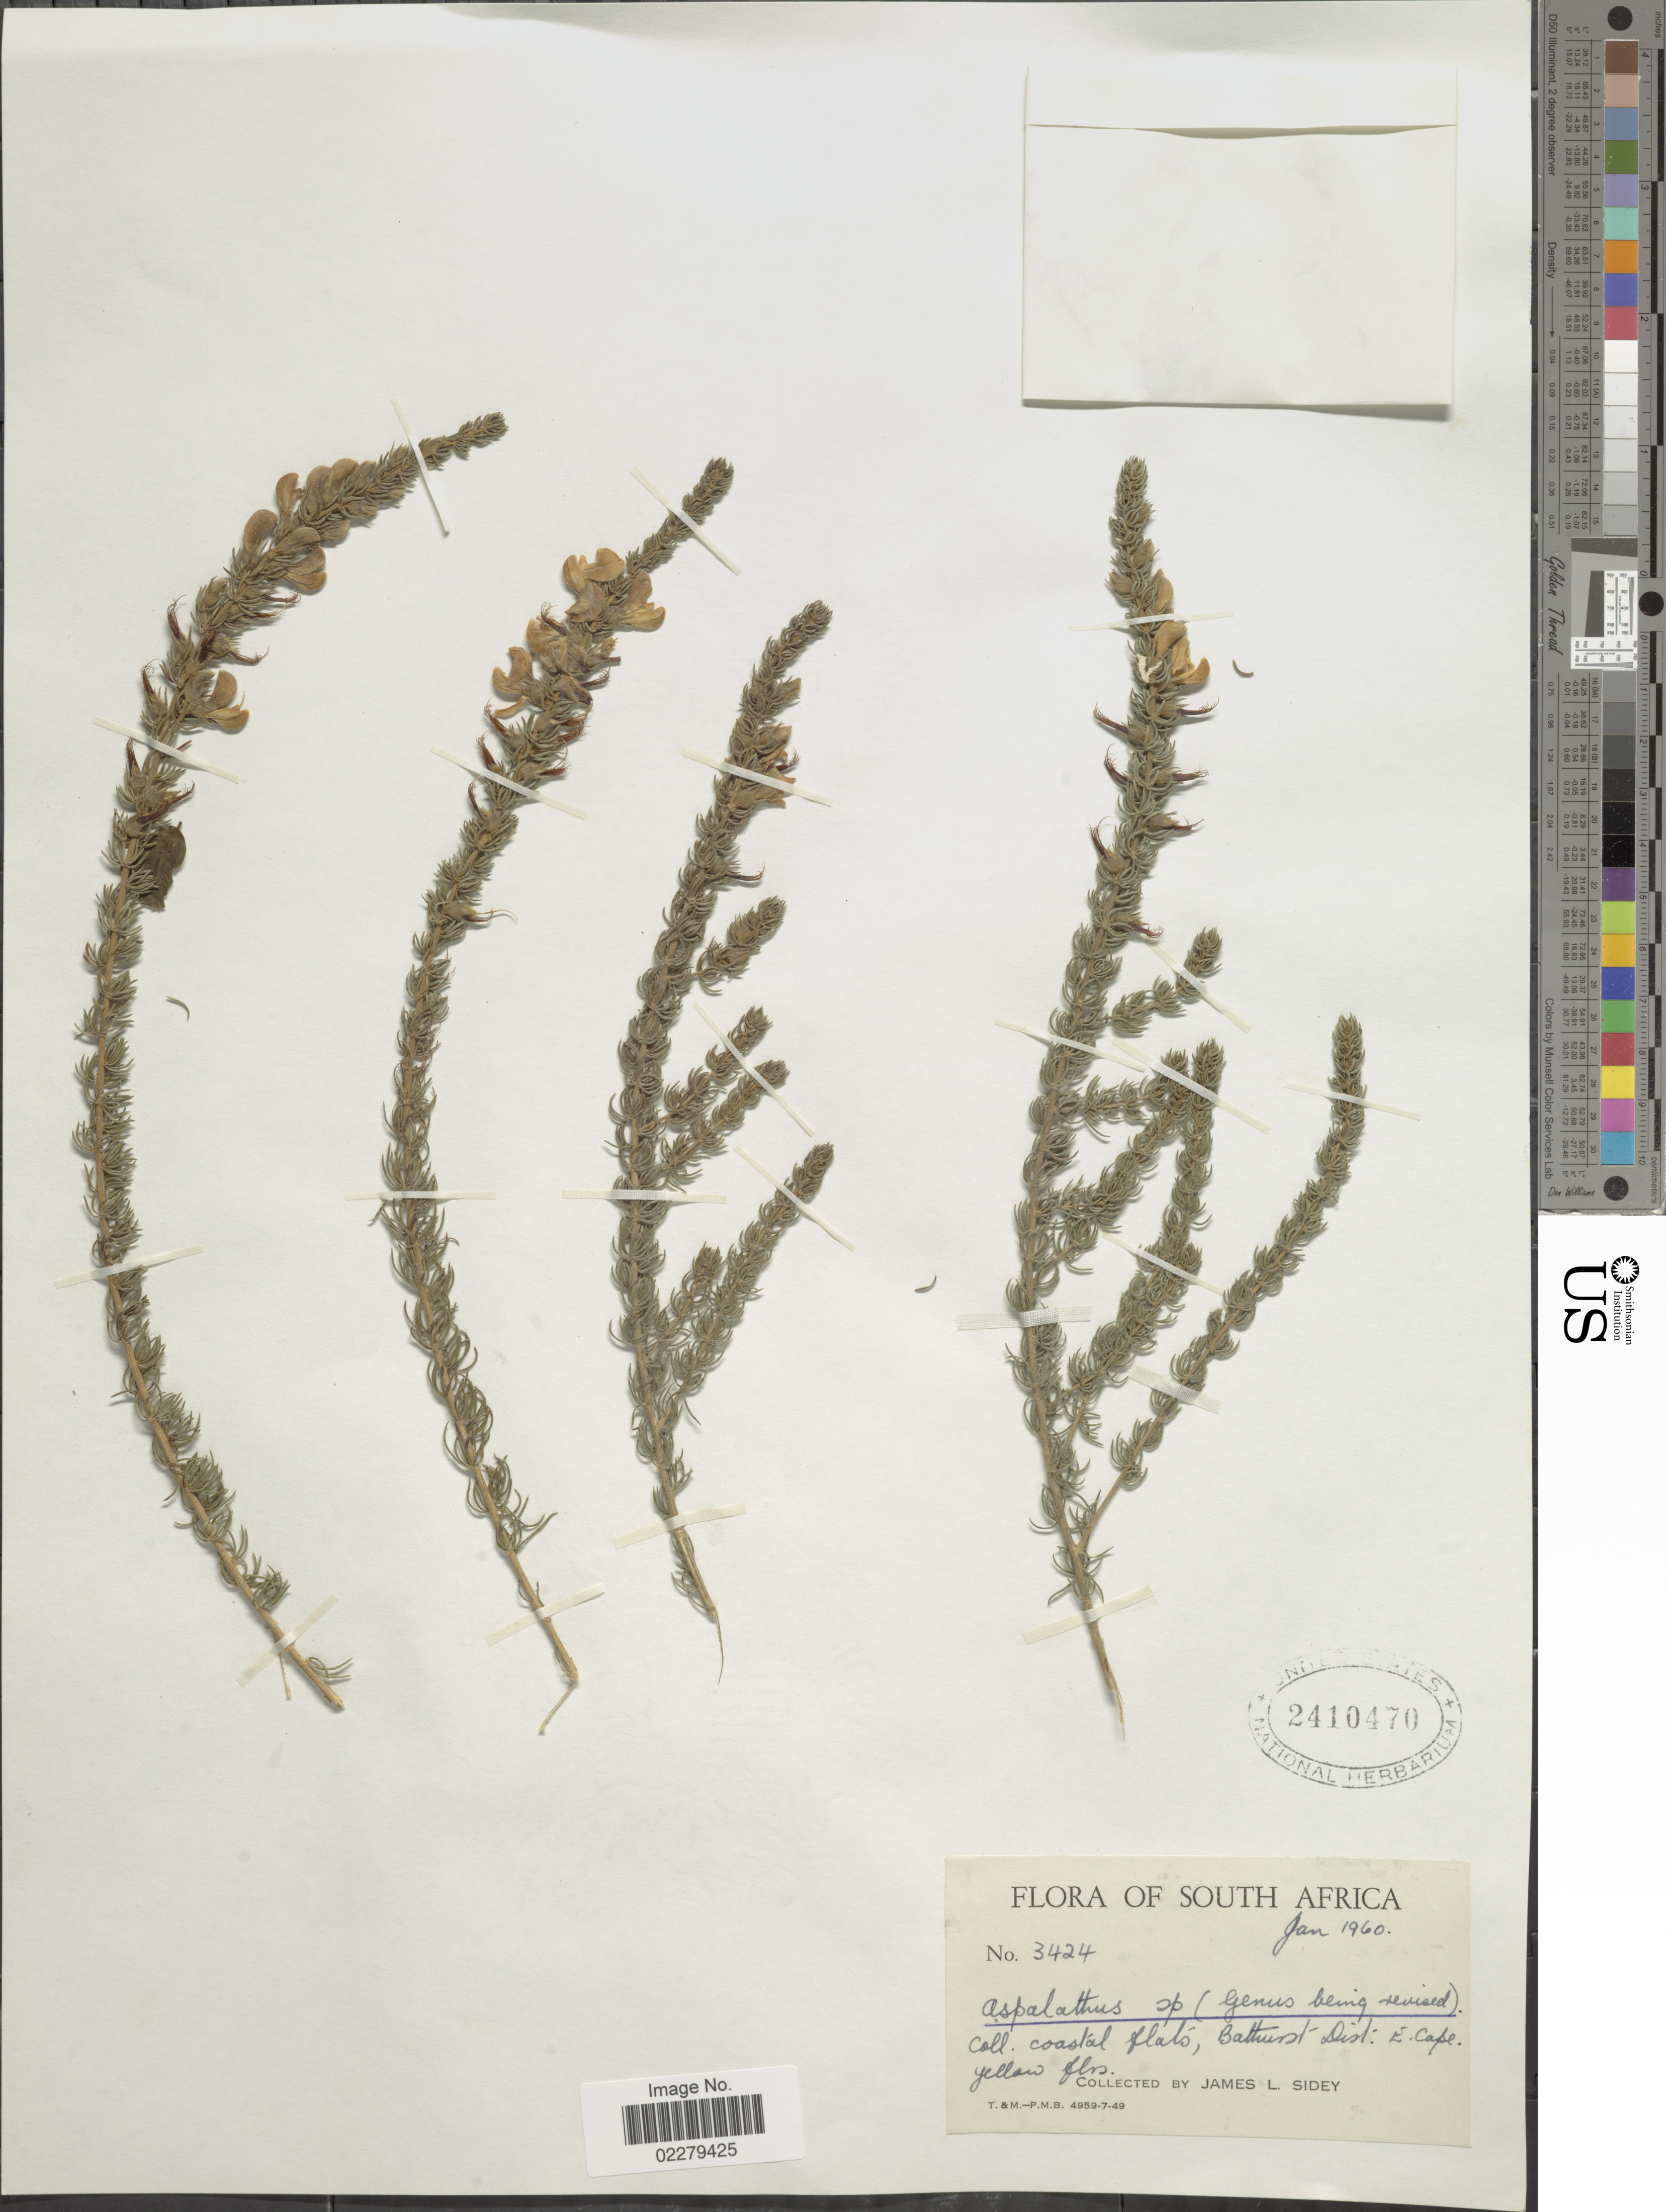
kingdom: Plantae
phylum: Tracheophyta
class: Magnoliopsida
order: Fabales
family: Fabaceae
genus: Aspalathus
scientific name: Aspalathus sp.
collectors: J. L. Sidey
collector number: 3424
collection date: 1960-01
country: South Africa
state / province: Eastern Cape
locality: Coastal flats, Bathurst Dist E. Cape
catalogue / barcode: US 2410470